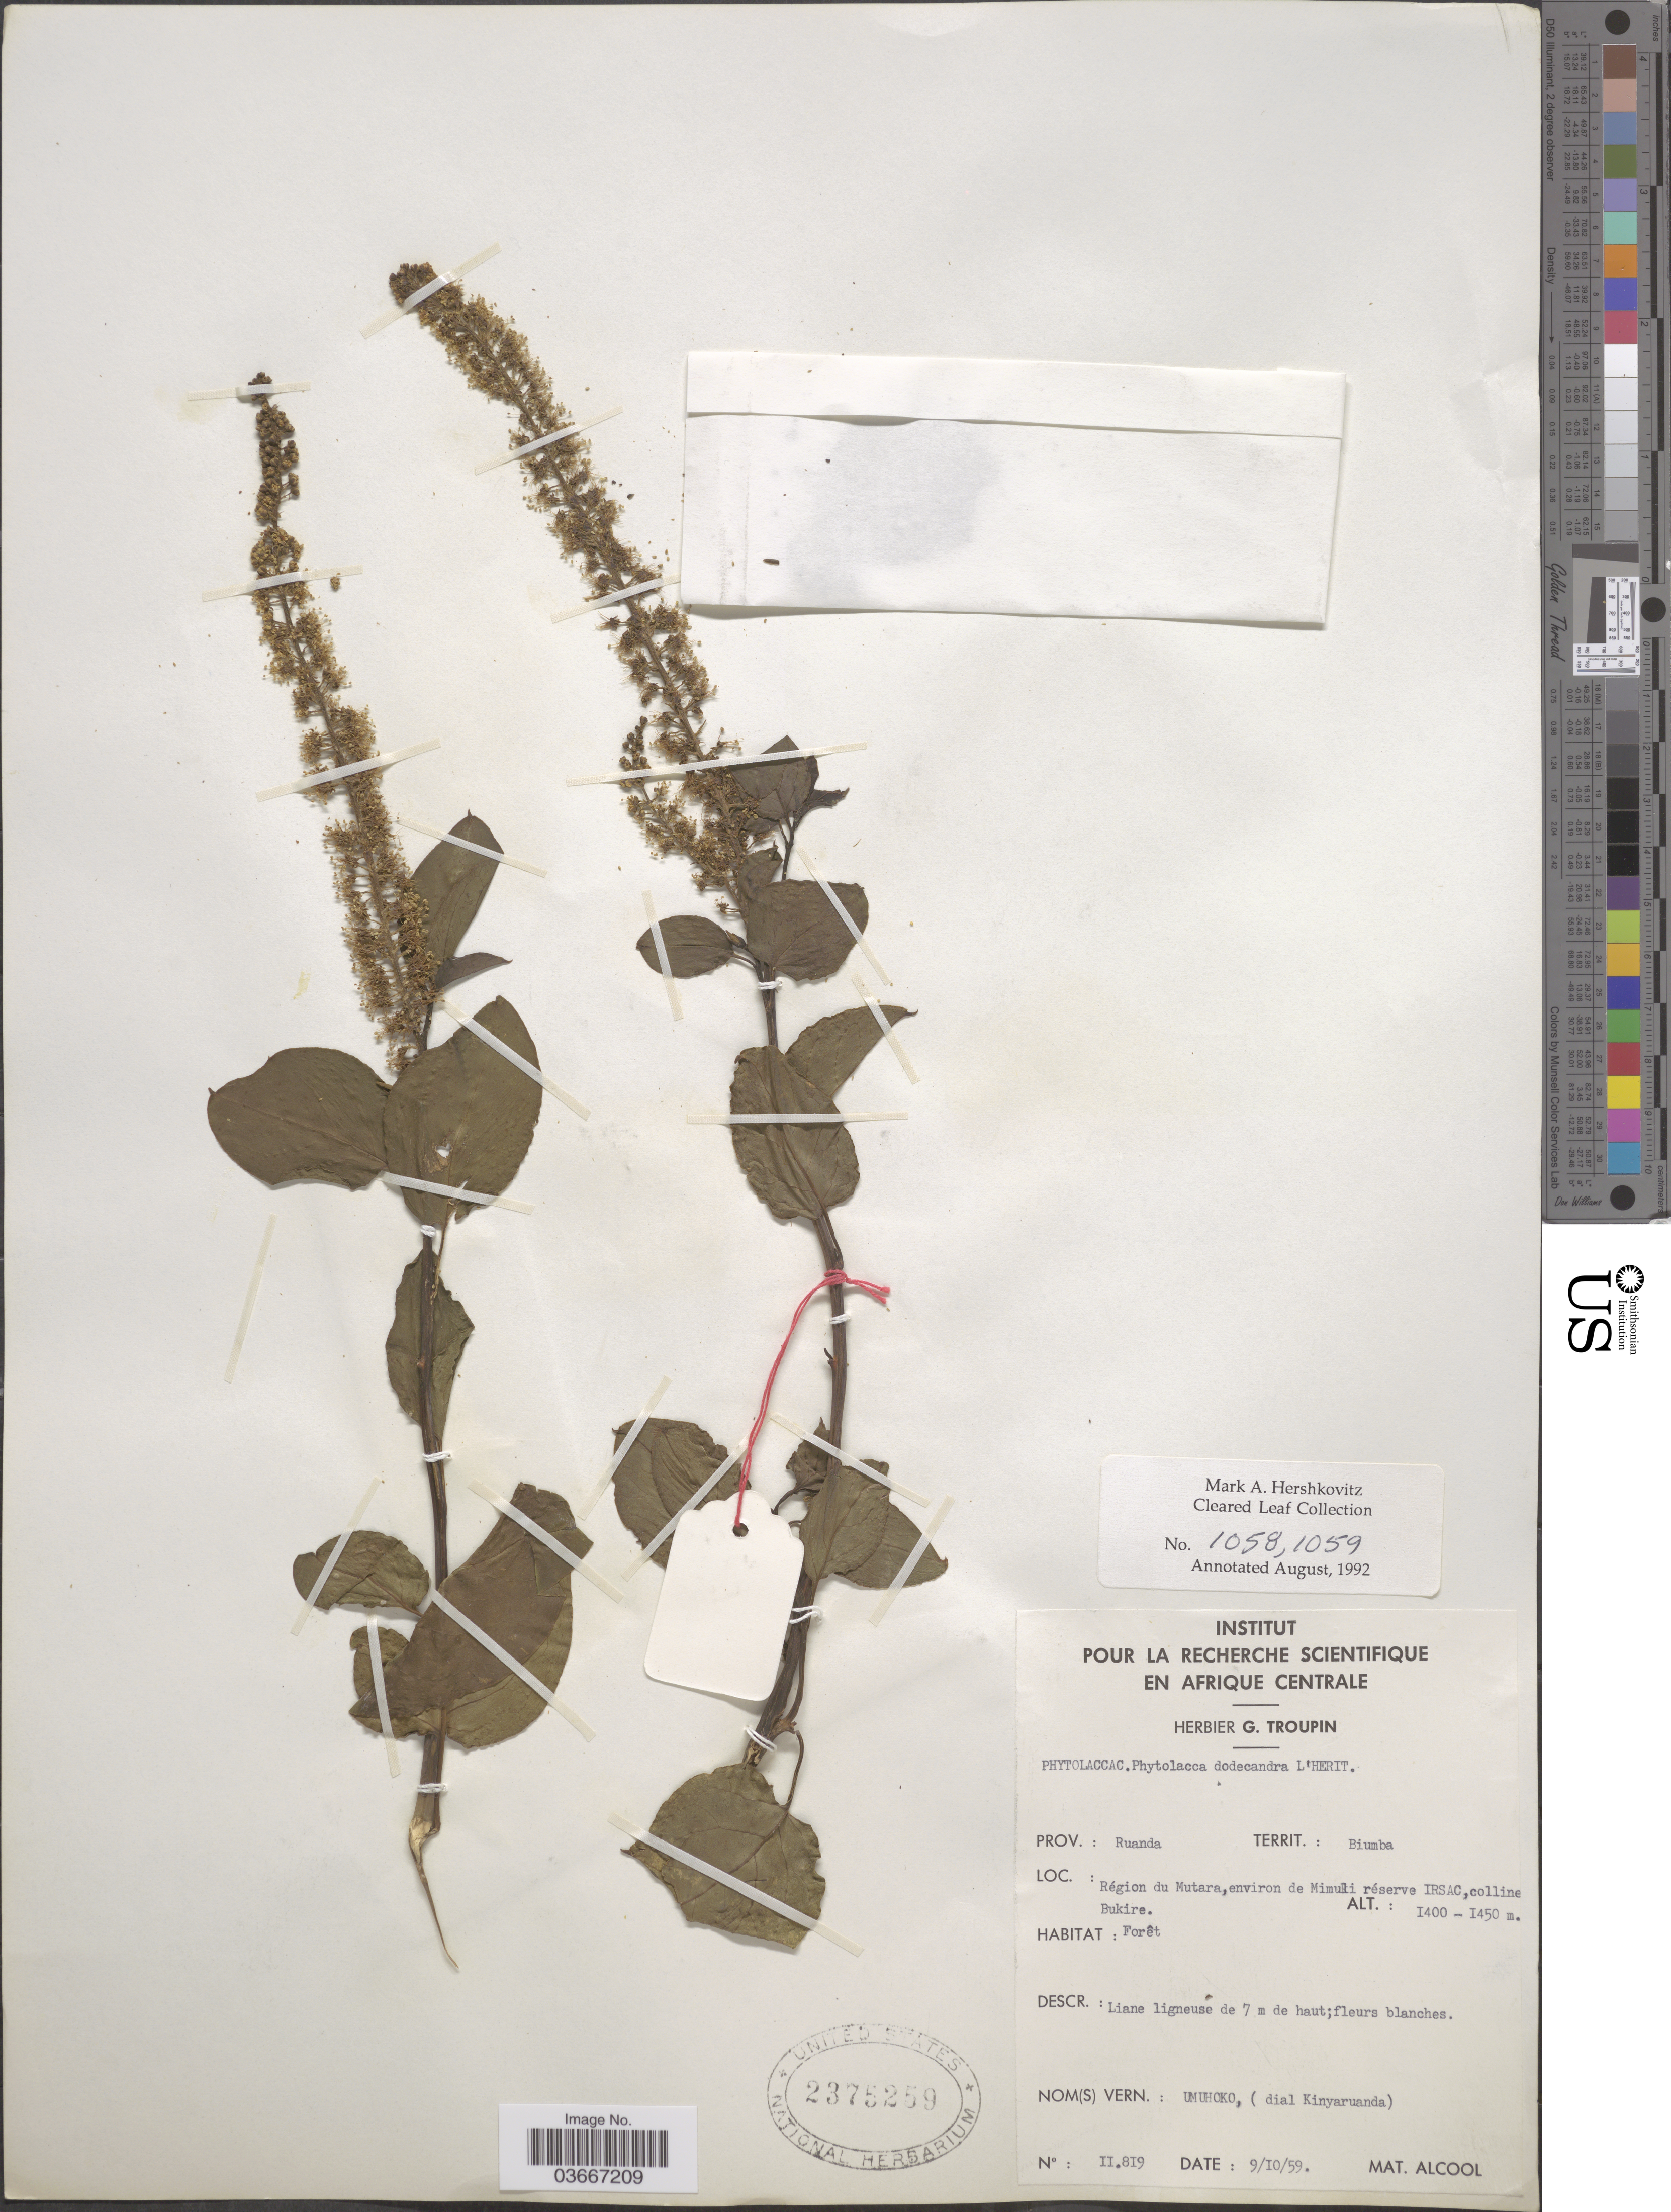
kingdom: Plantae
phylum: Tracheophyta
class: Magnoliopsida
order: Caryophyllales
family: Phytolaccaceae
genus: Phytolacca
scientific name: Phytolacca dodecandra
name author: L'Hér.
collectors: ex herb. G. Troupin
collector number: II.819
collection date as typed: Transcribed d/m/y: 9/10/59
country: Rwanda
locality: Prov.: Ruanda. Territ.: Biumba. Région du Mutara, environ de Mimuli réserve IRSAC, colline Bukire.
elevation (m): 1400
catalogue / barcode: US 2375259